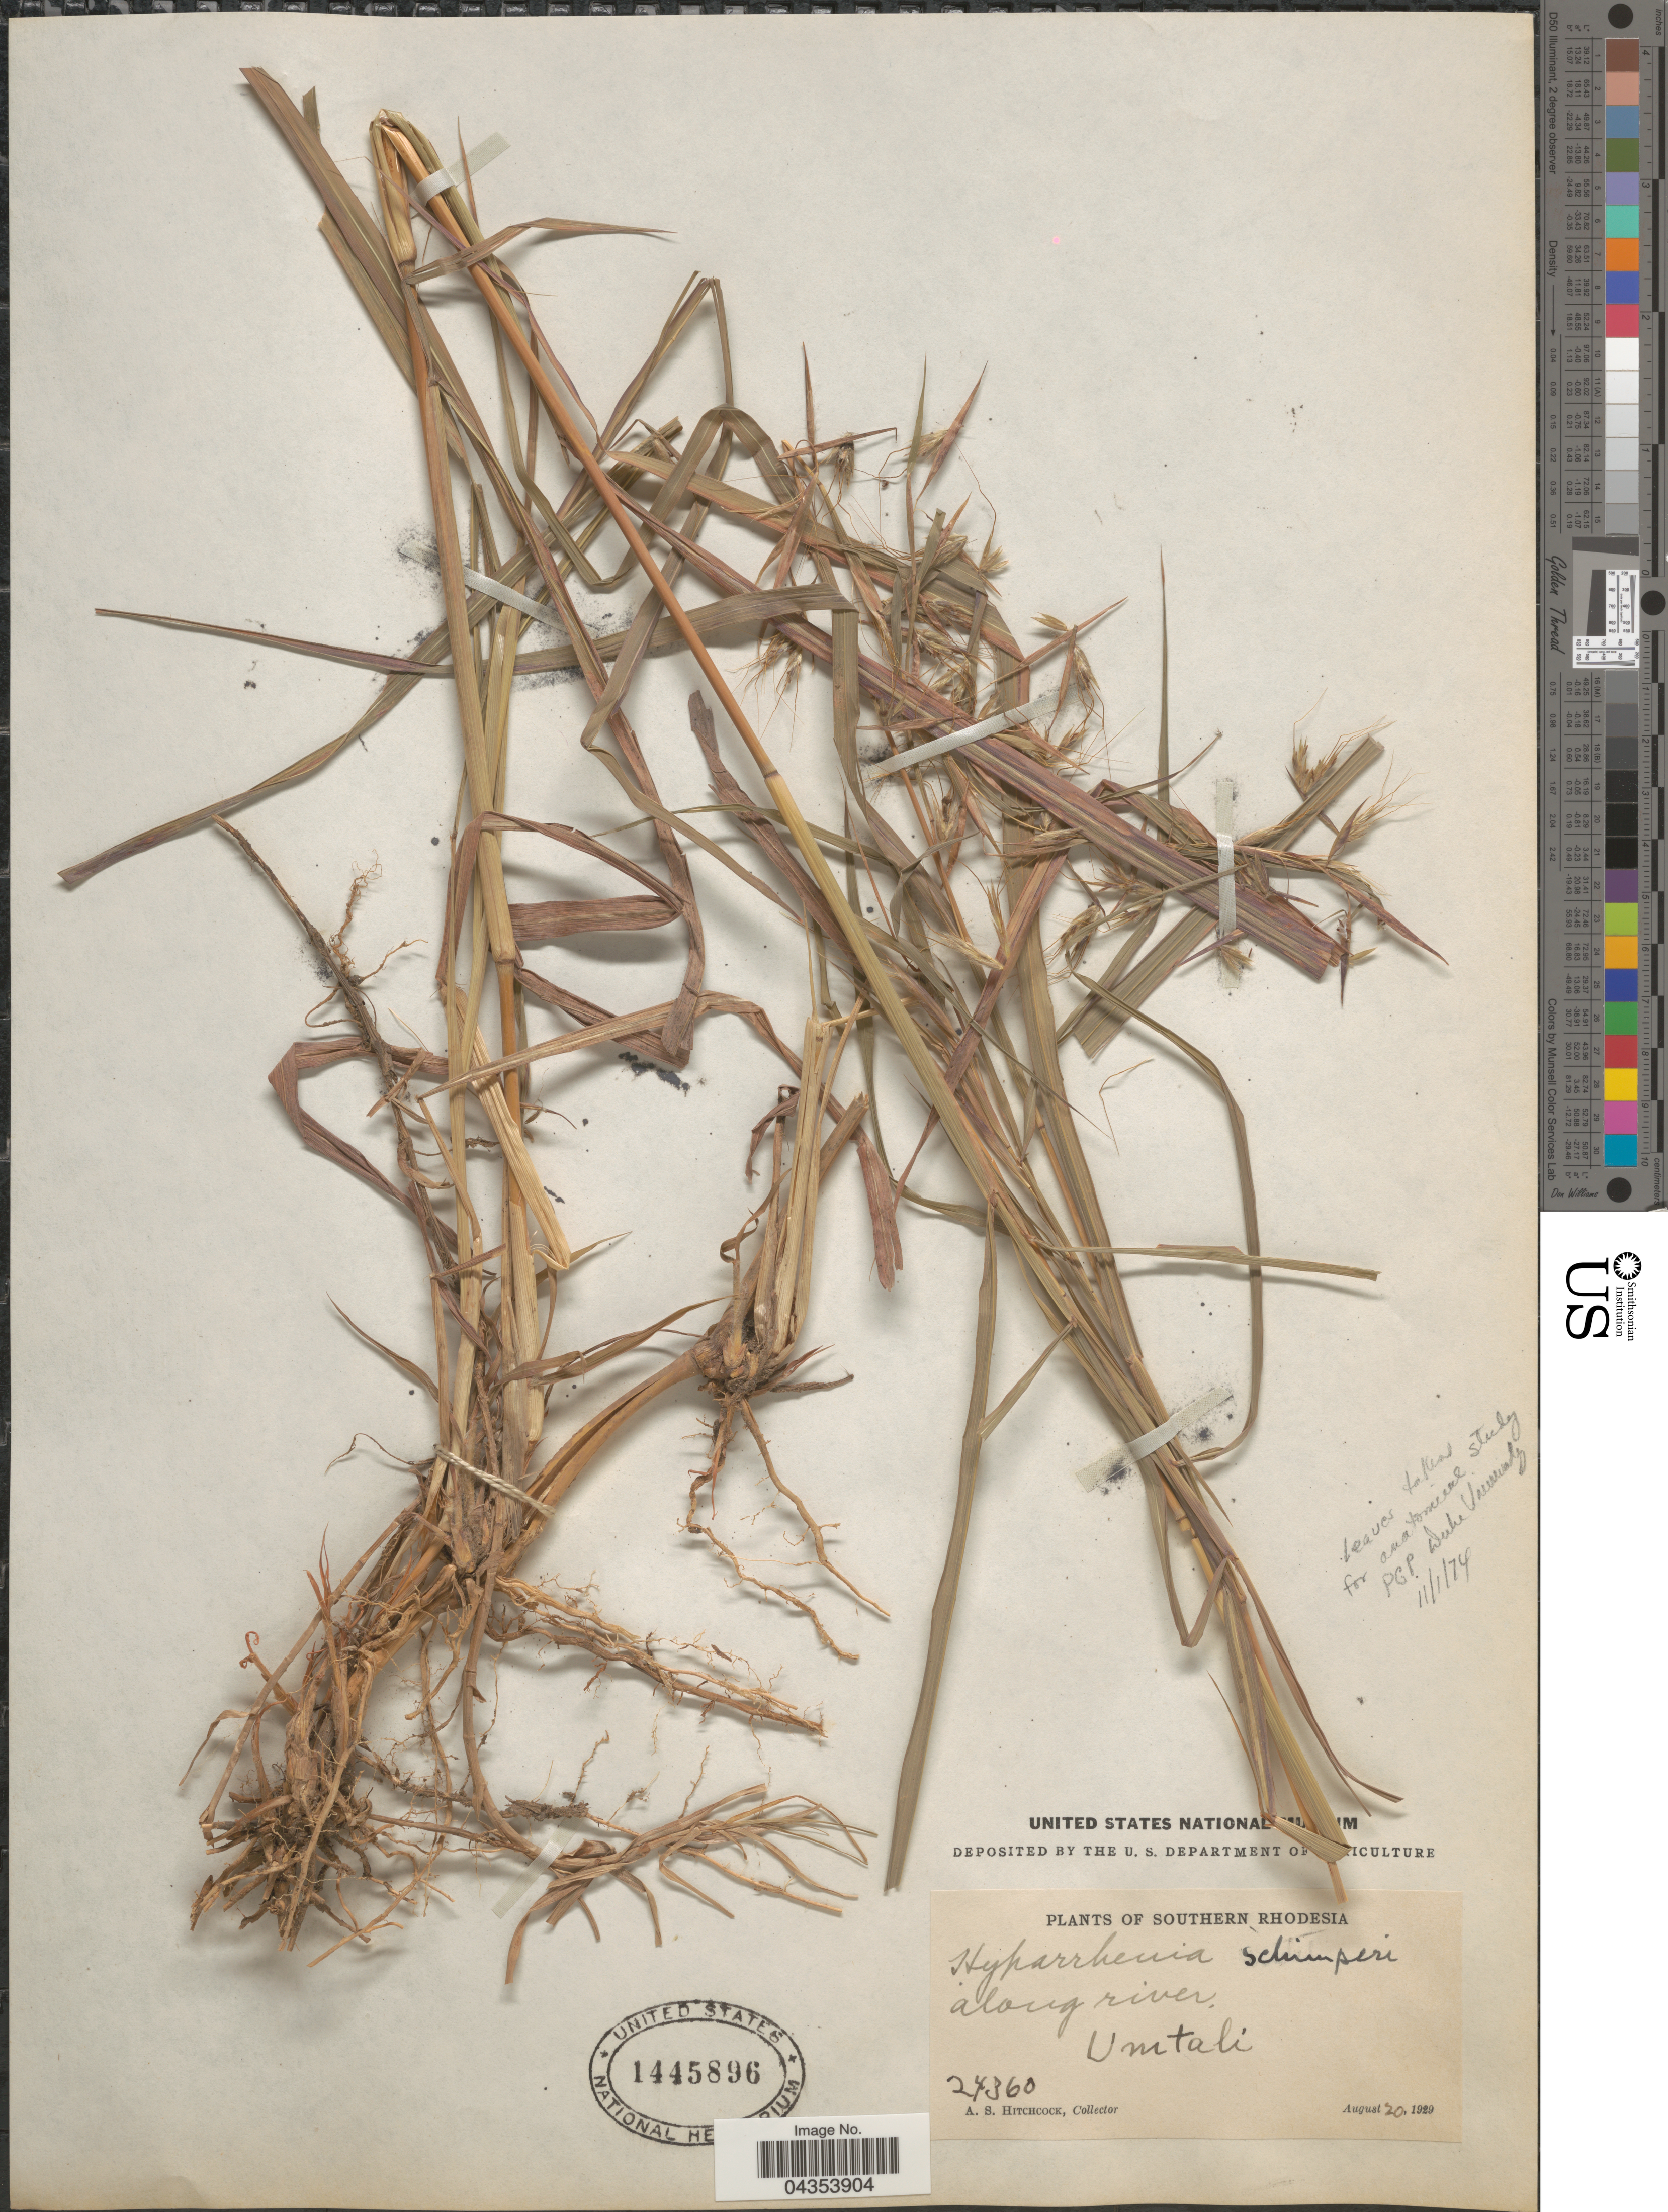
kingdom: Plantae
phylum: Tracheophyta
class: Liliopsida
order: Poales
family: Poaceae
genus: Hyparrhenia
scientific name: Hyparrhenia schimperi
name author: (Hochst. ex A. Rich.) Andersson ex Stapf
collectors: A. S. Hitchcock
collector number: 24360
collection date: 1929-08-20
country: Zimbabwe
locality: Southern Rhodesia. Along river. Umtali.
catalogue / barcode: US 1445896